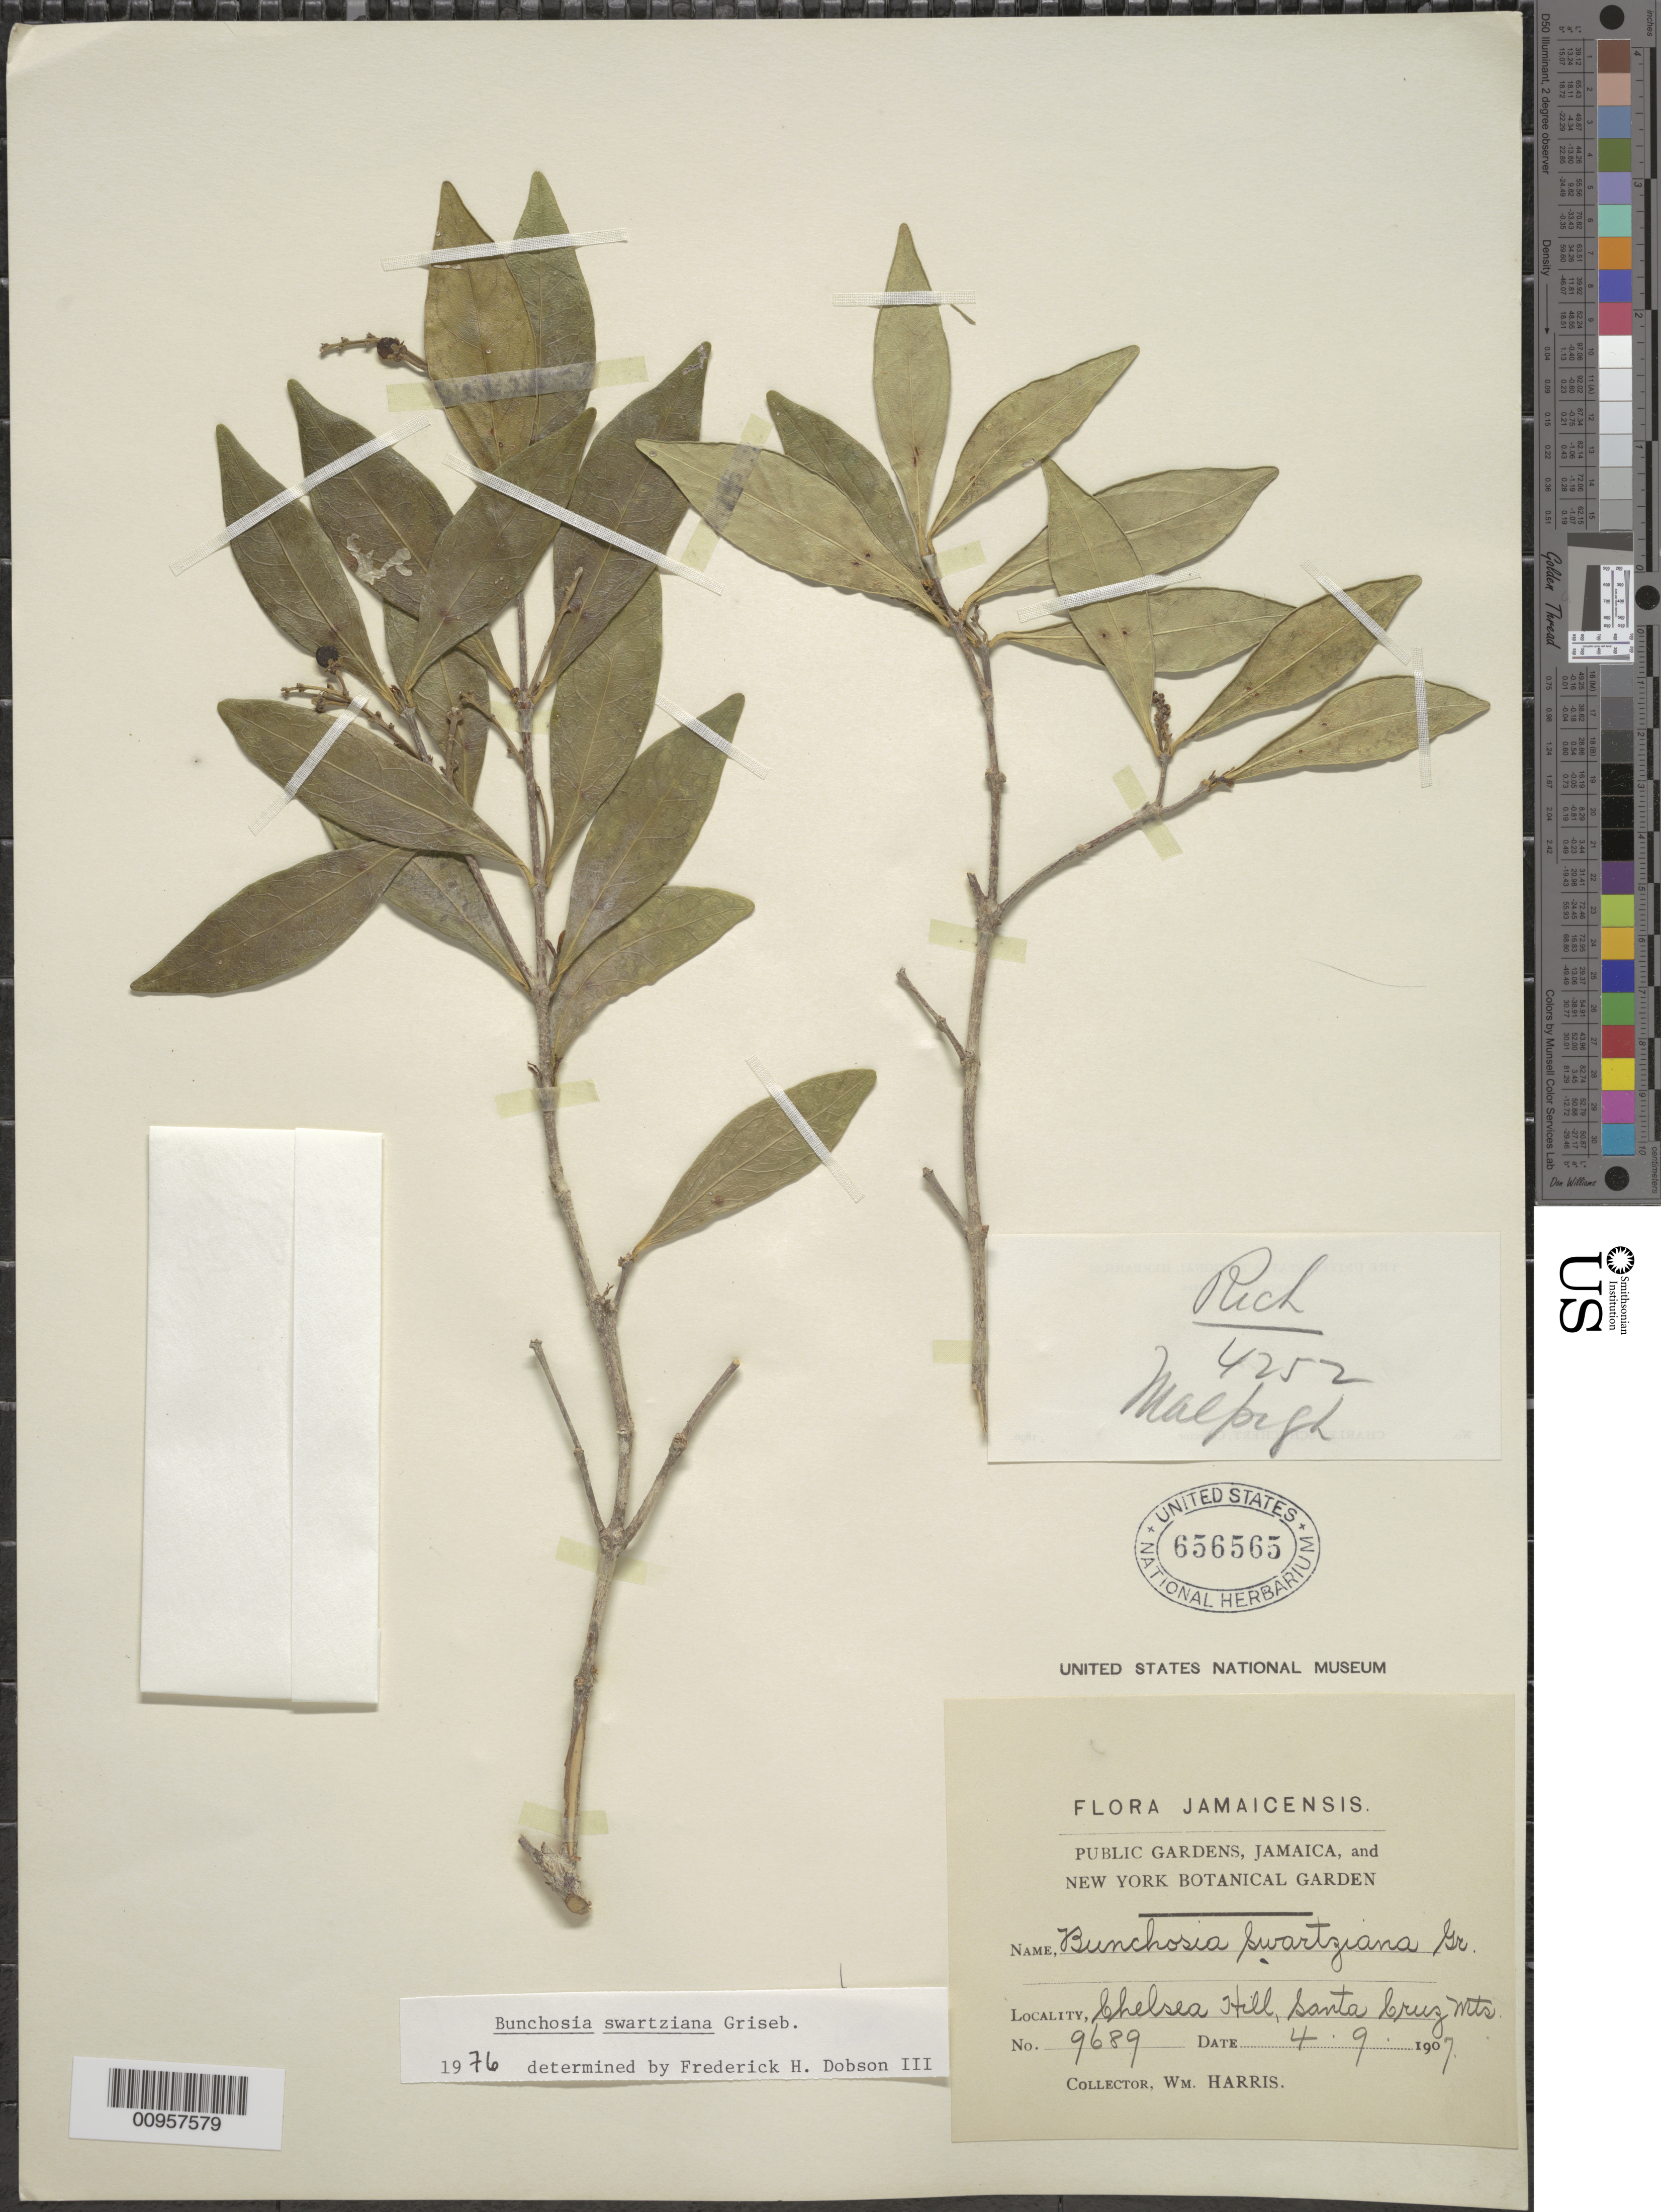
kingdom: Plantae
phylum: Tracheophyta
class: Magnoliopsida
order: Malpighiales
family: Malpighiaceae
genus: Bunchosia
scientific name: Bunchosia swartziana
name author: Griseb.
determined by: Dobson, Frederick H.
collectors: W. H. Harris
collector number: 9689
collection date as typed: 04 Sep 1907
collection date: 1907-09-04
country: Jamaica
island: Jamaica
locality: Chelsea Hill, Santa Cruz Mountains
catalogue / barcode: US 656565